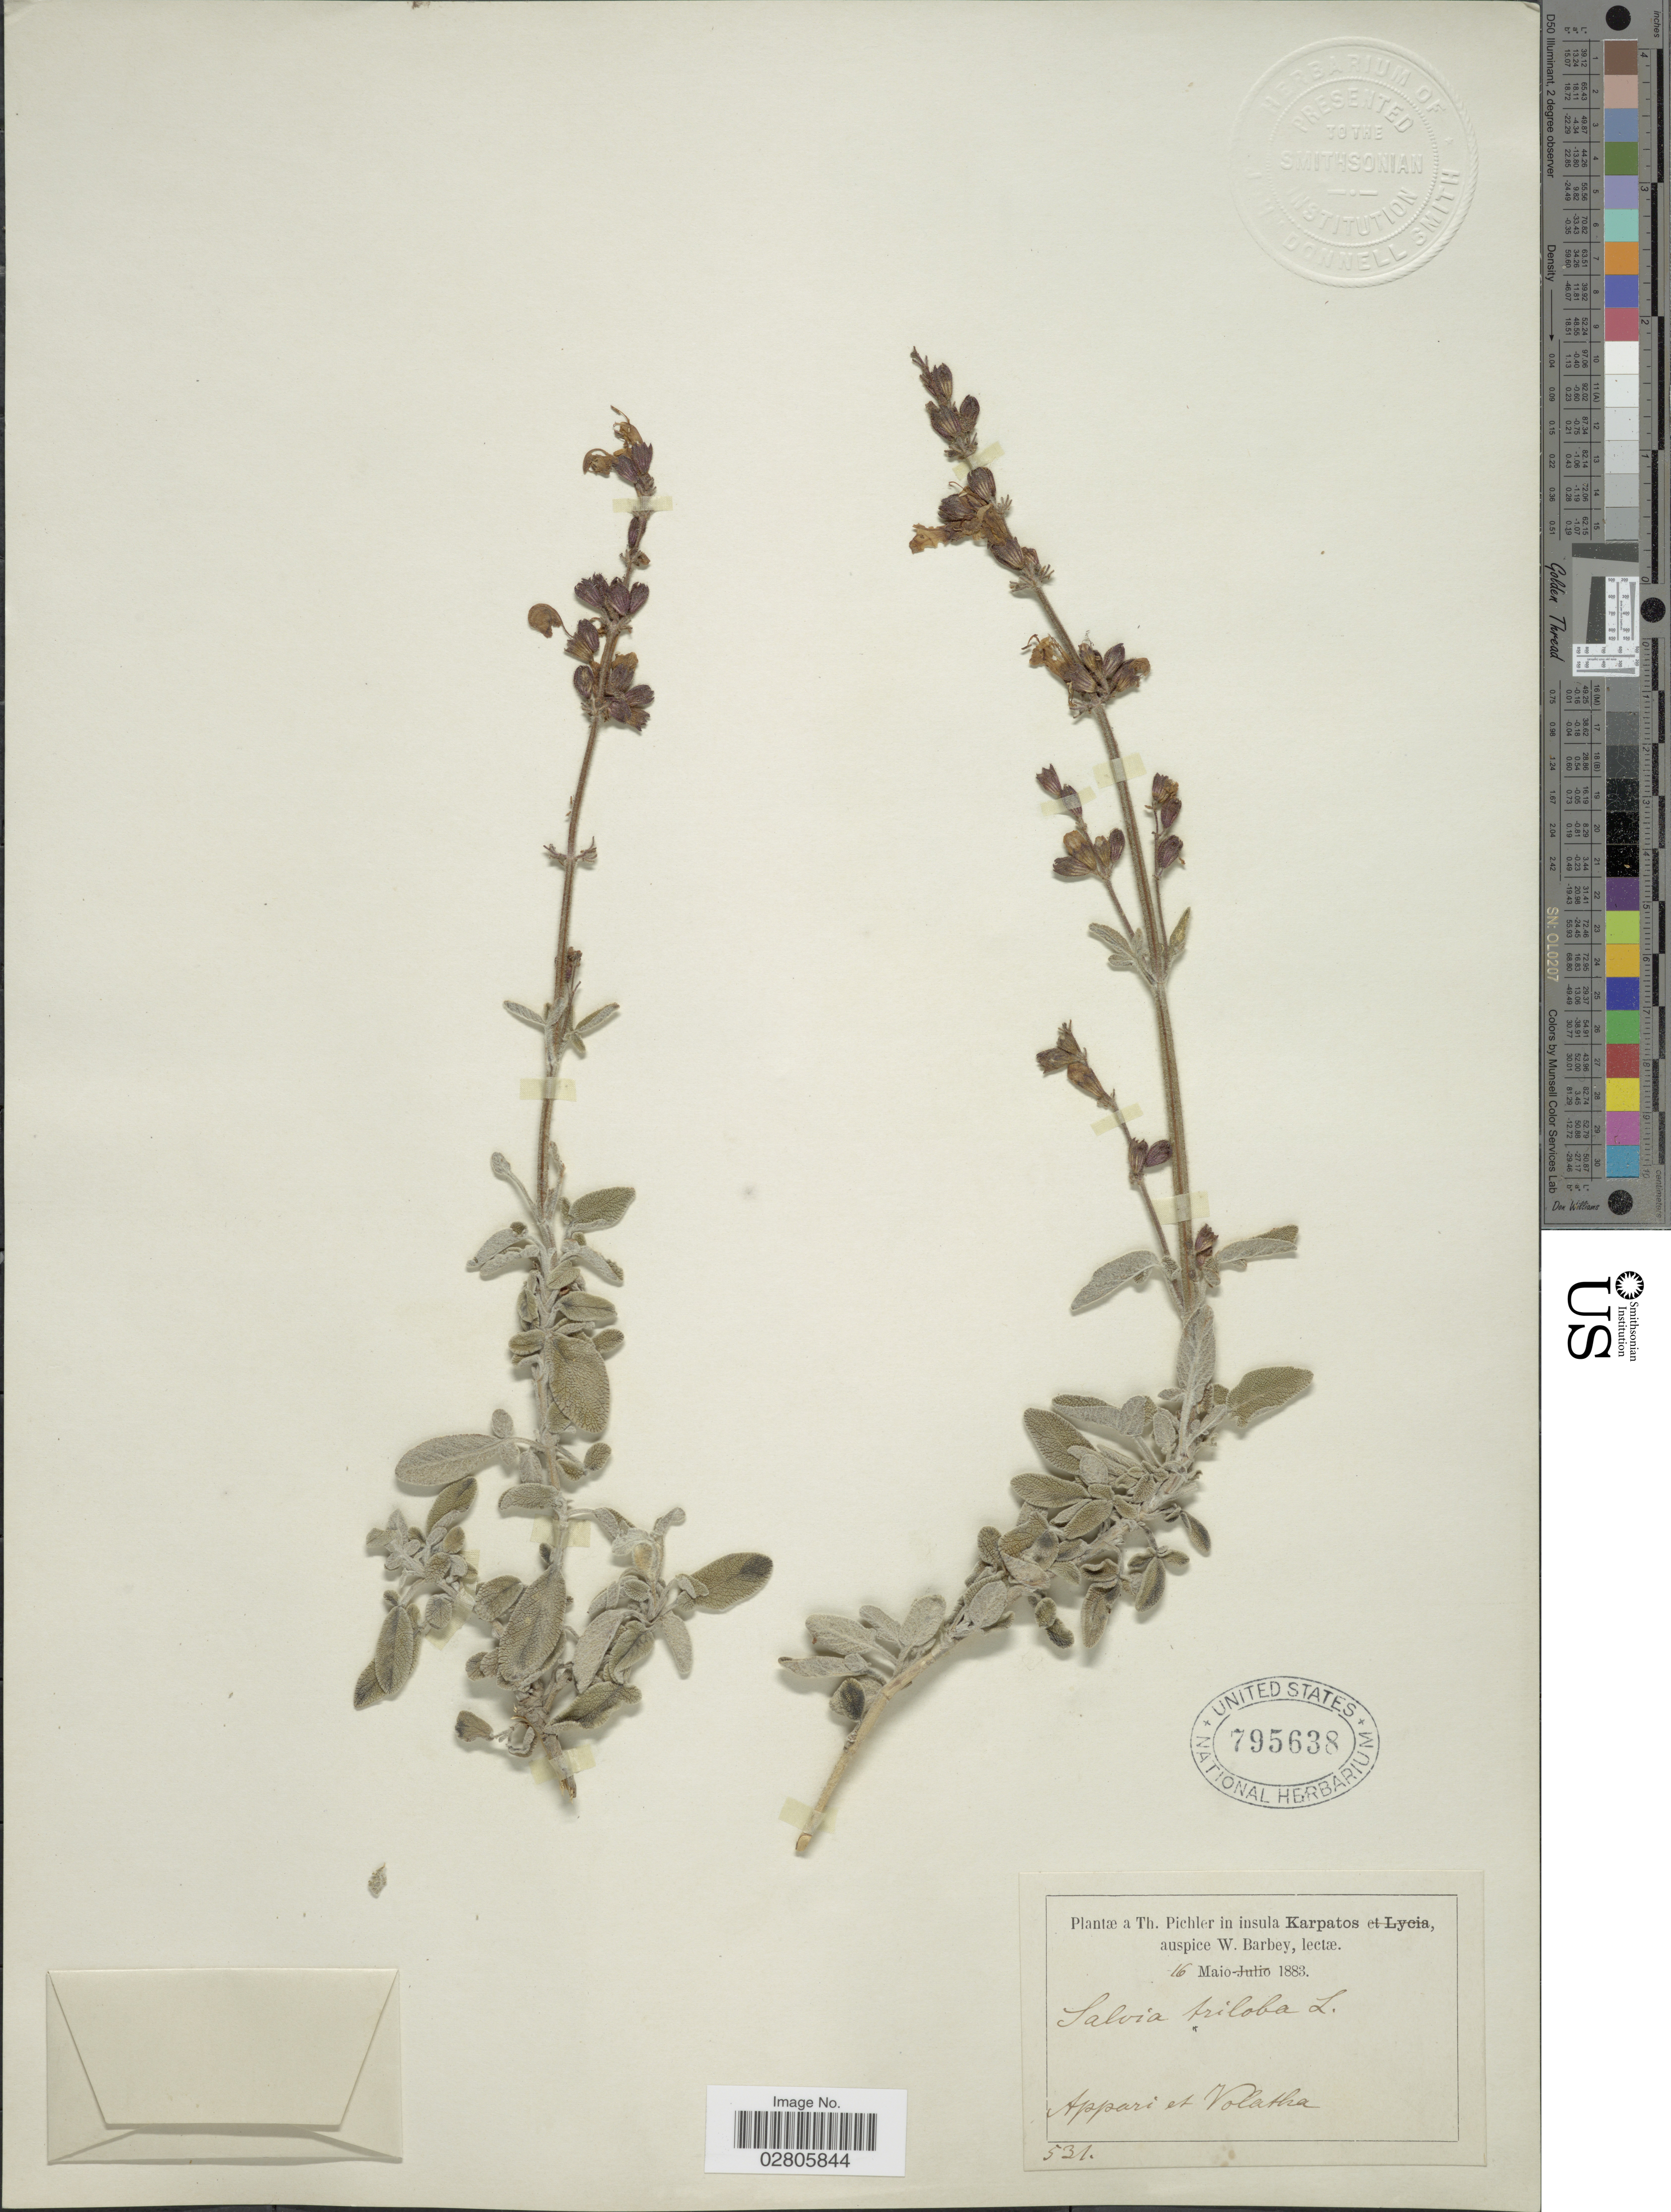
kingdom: Plantae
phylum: Tracheophyta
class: Magnoliopsida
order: Lamiales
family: Lamiaceae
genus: Salvia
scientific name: Salvia triloba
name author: L. f.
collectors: T. Pichler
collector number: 531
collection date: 1883-05-16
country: Greece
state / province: South Aegean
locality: In insula Karpatos. Appari et Volatha.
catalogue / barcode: US 795638